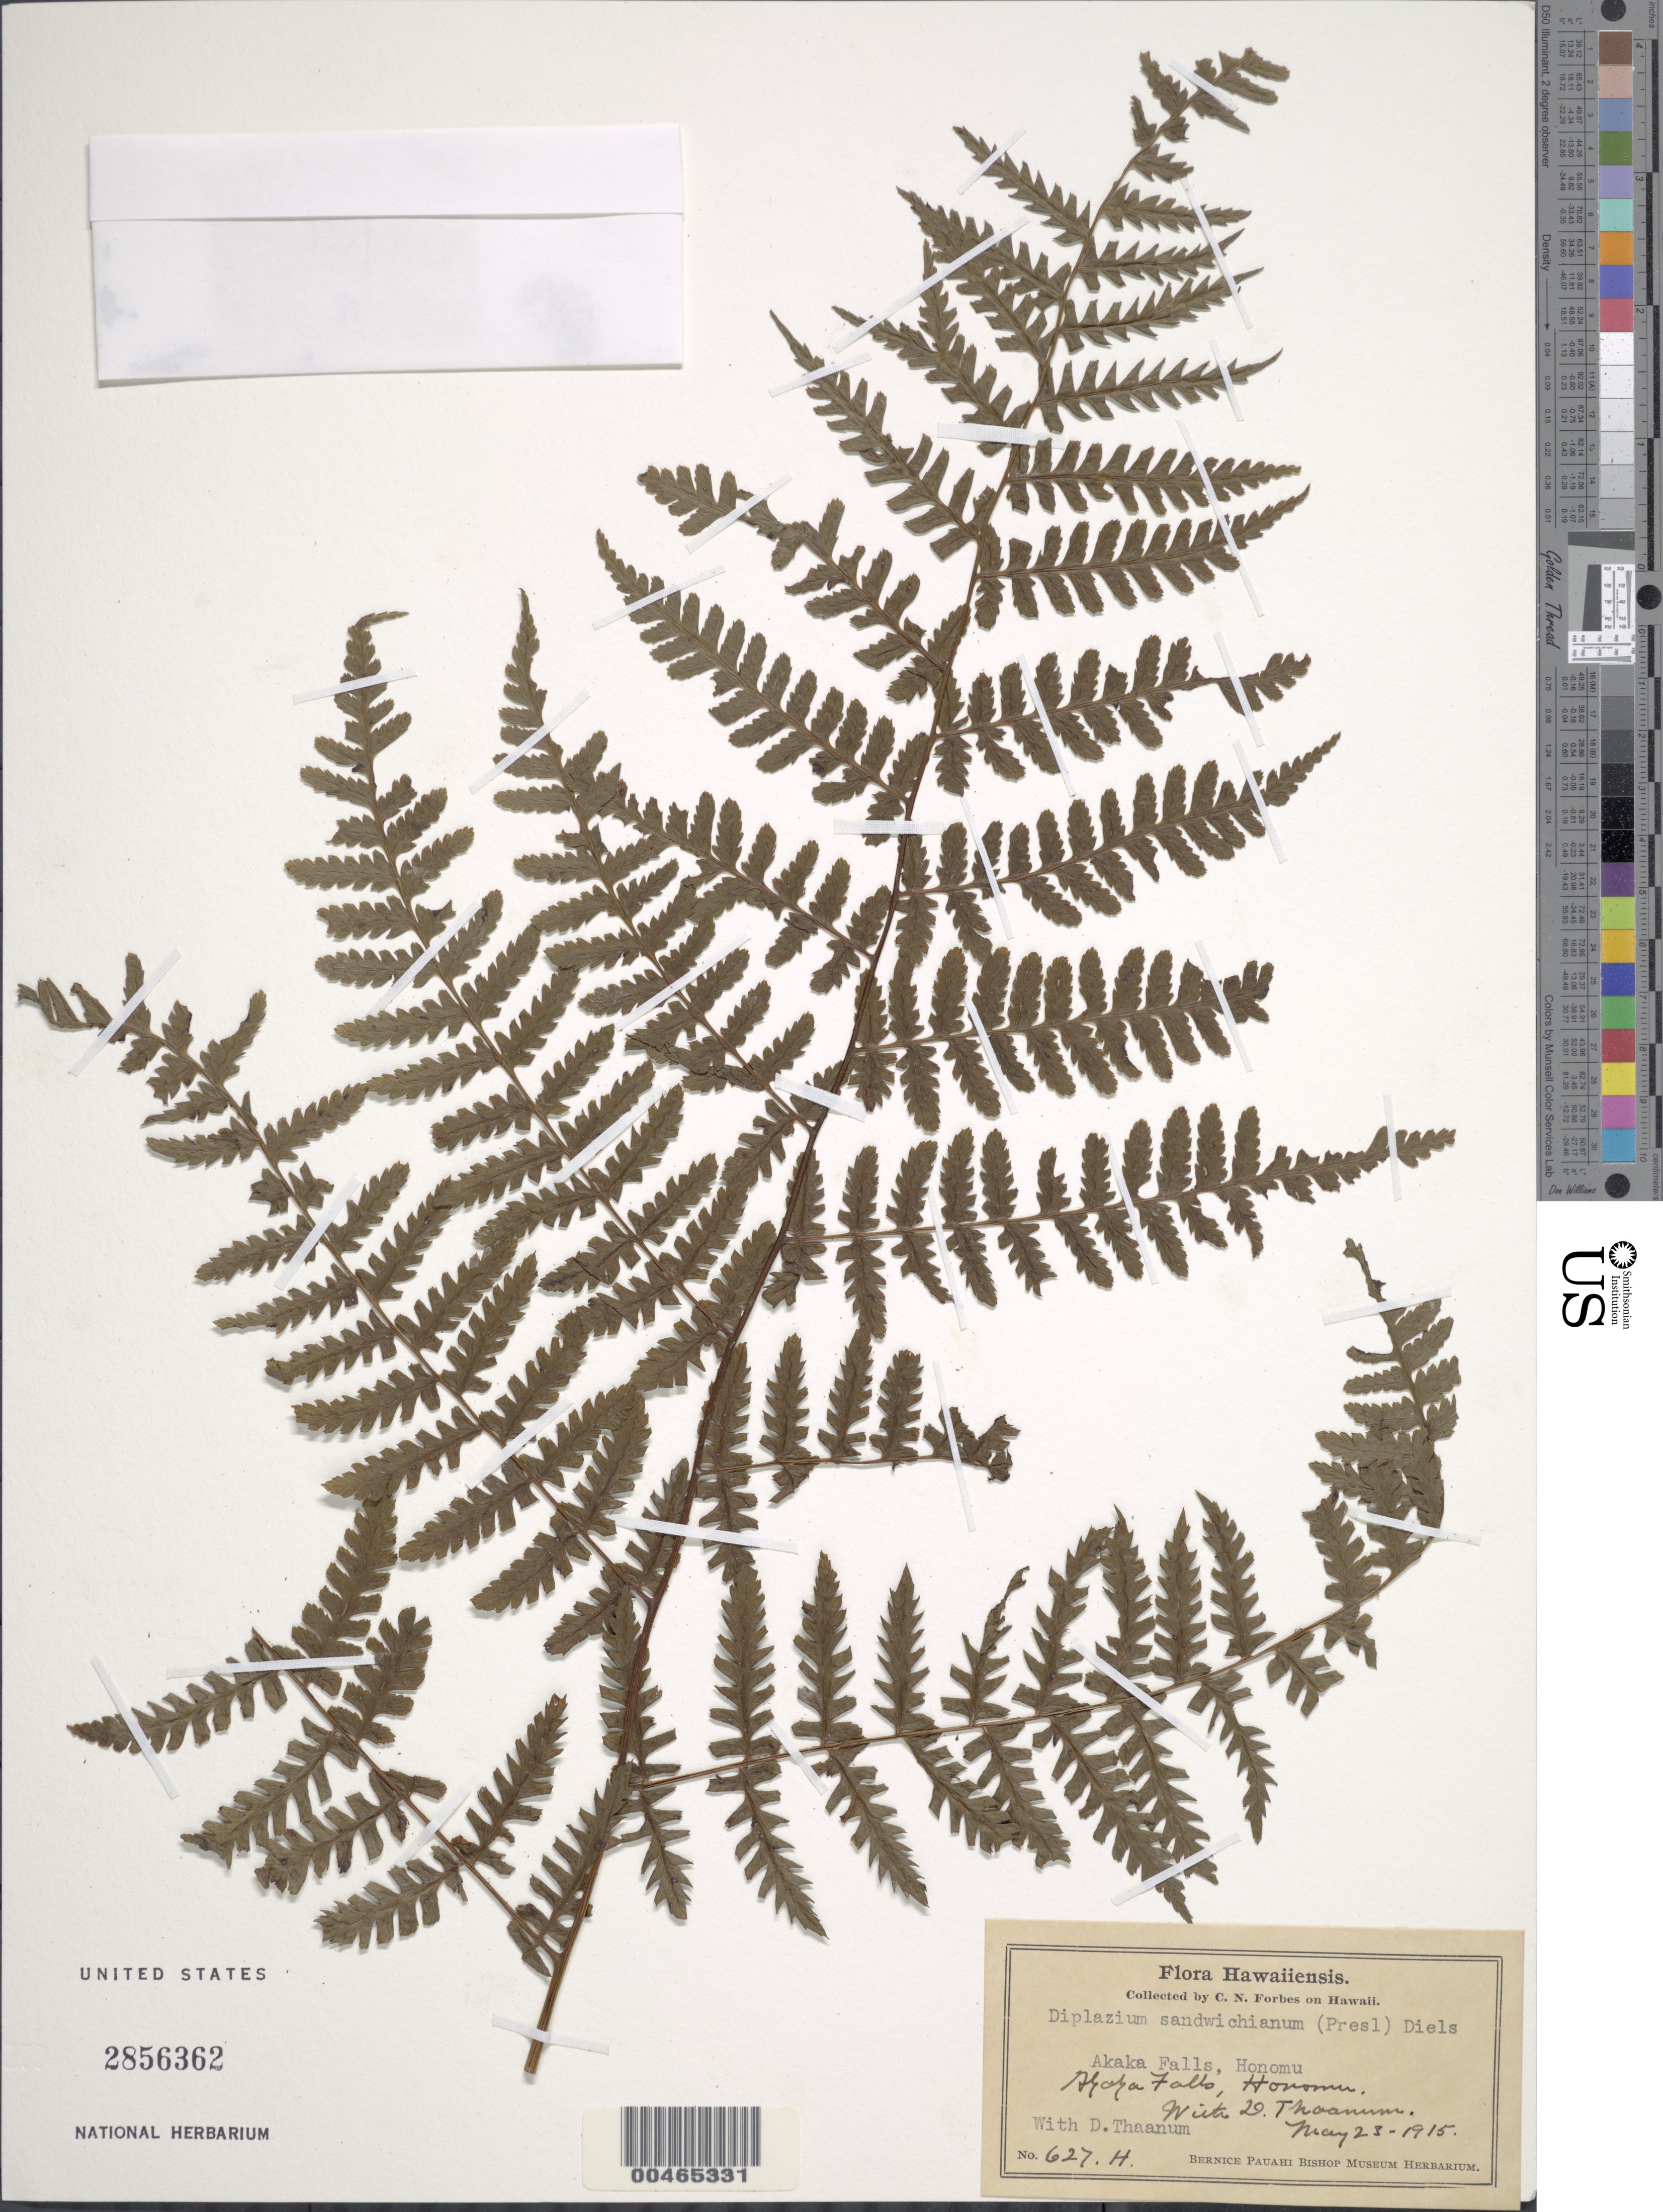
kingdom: Plantae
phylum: Tracheophyta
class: Polypodiopsida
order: Polypodiales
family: Athyriaceae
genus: Diplazium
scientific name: Diplazium sandwichianum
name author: (C. Presl) Diels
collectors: C. N. Forbes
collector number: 627.H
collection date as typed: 23 May 1915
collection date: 1915-05-23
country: United States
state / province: Hawaii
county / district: Hawaii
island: Hawaii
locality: Akaka Falls, Honomu.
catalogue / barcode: US 2856362